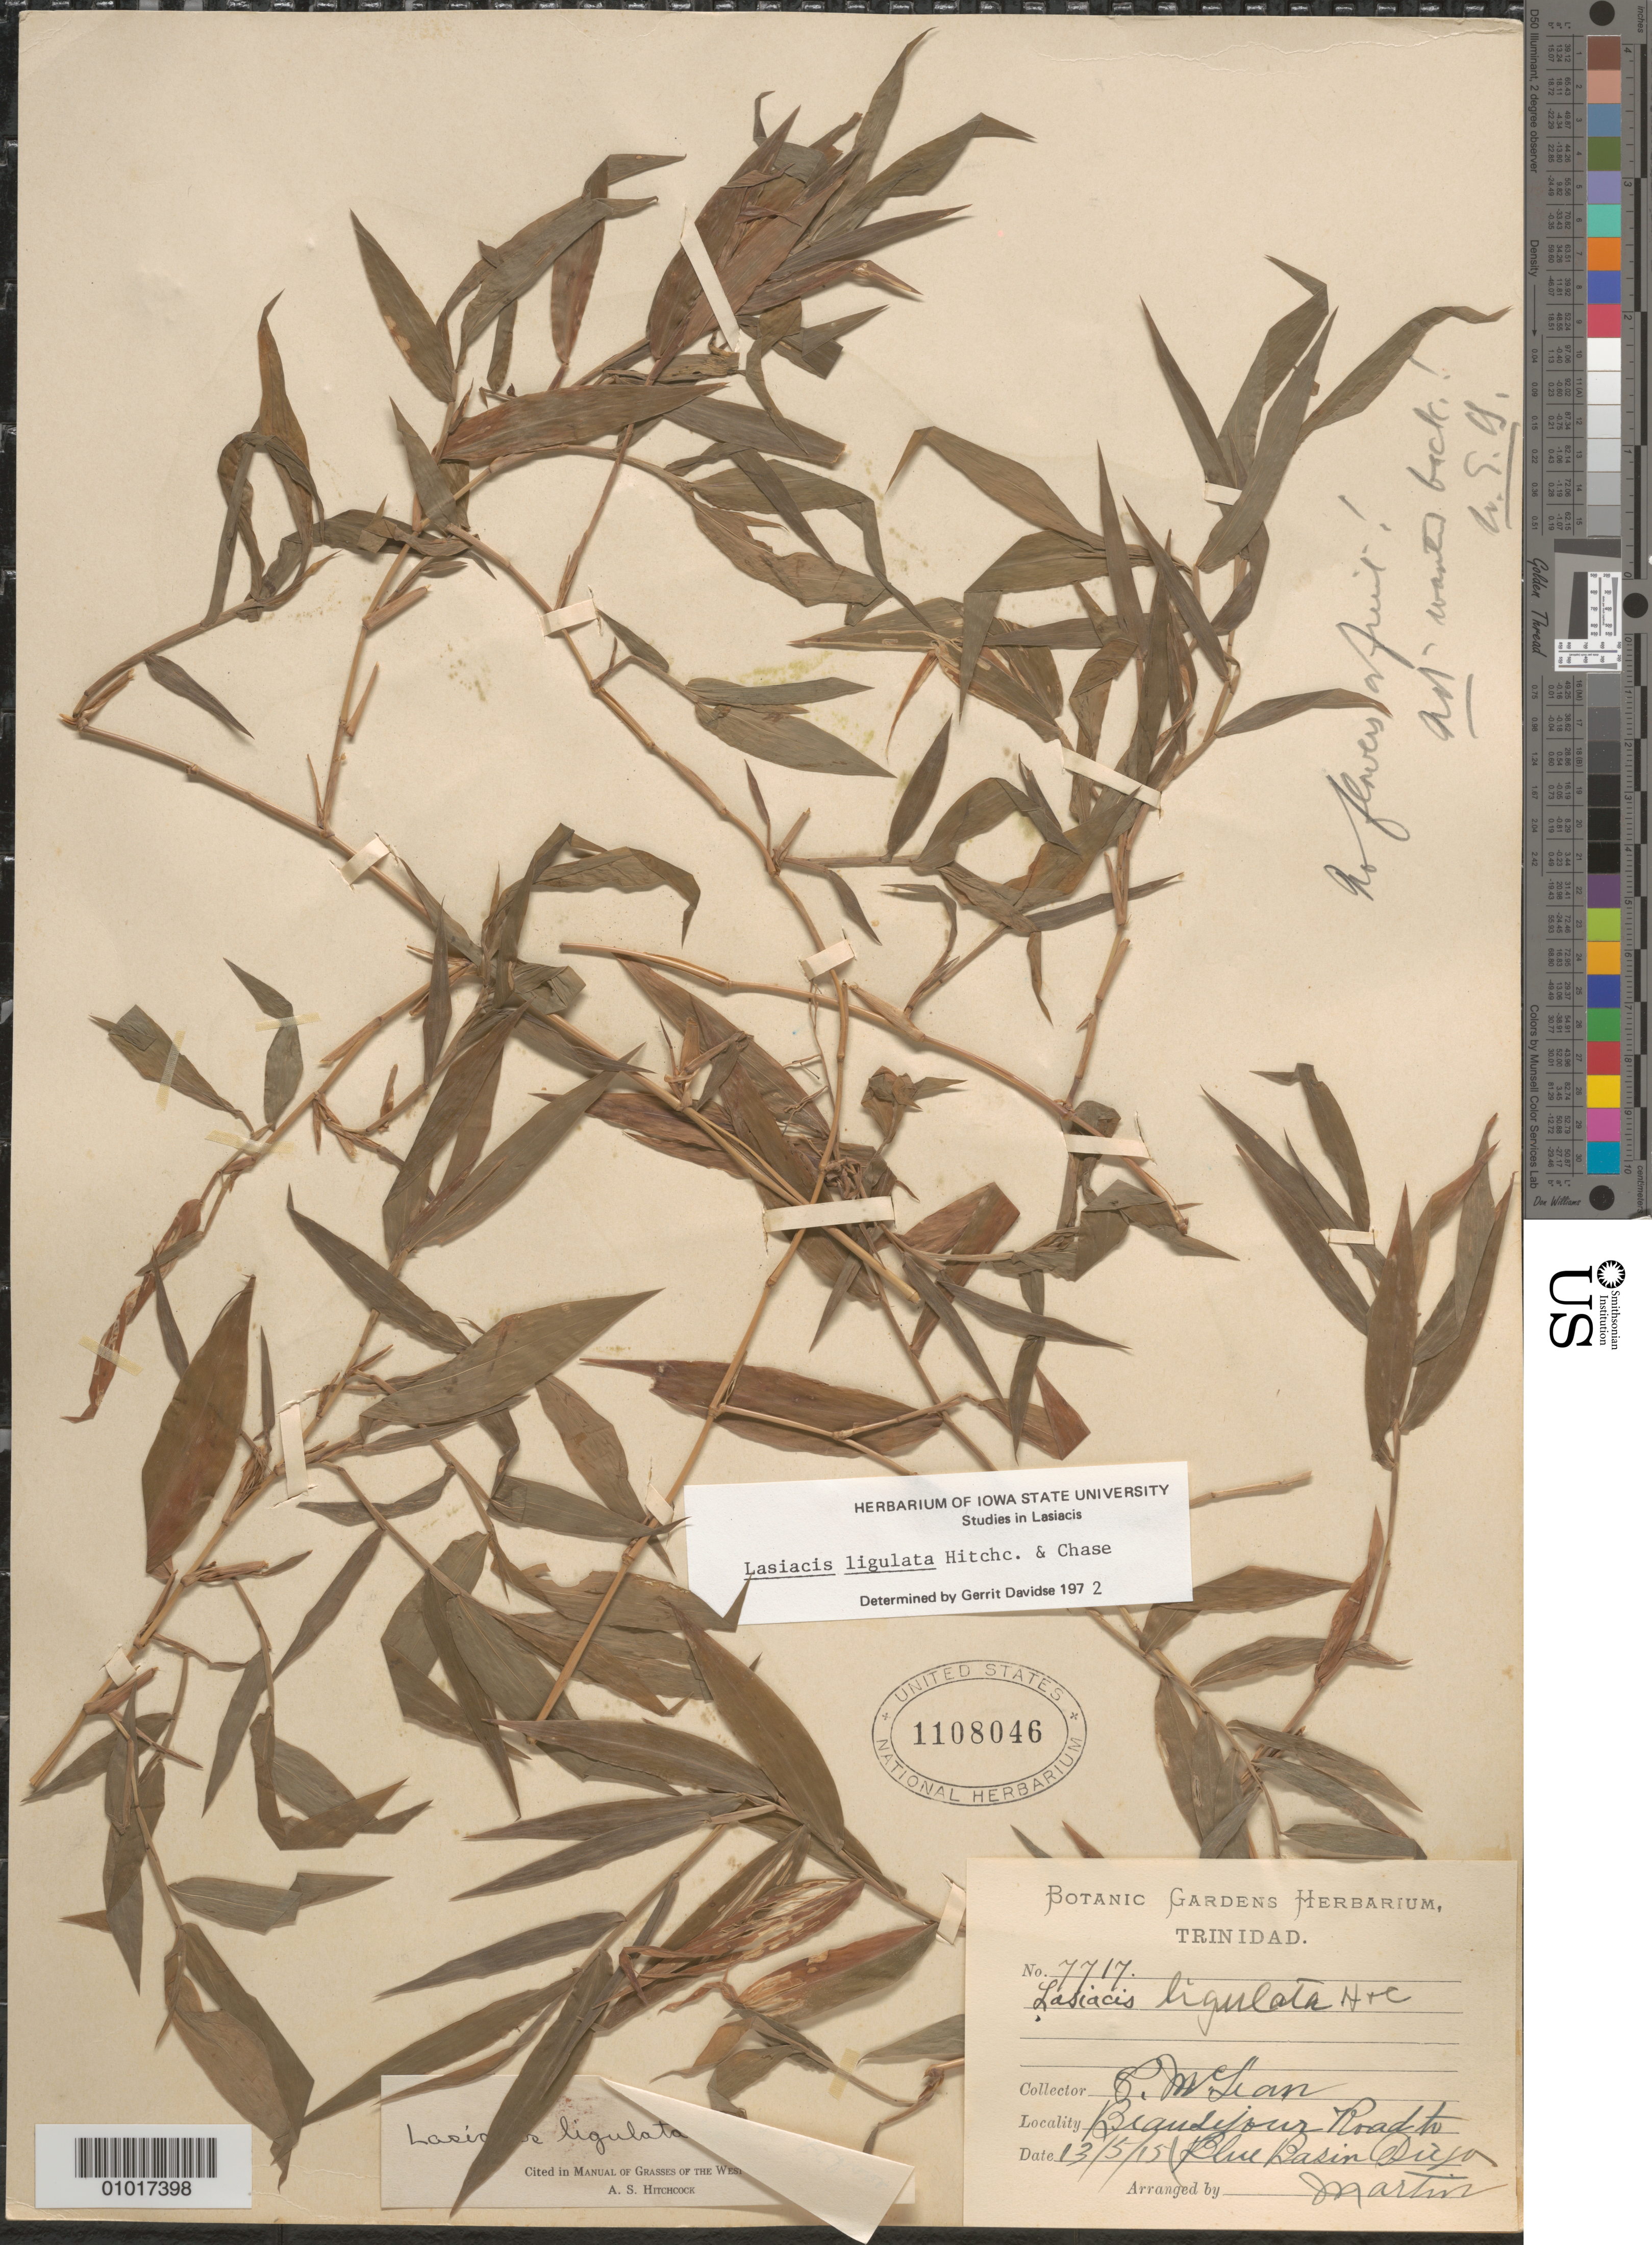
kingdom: Plantae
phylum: Tracheophyta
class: Liliopsida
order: Poales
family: Poaceae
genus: Lasiacis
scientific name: Lasiacis ligulata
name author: Hitchc. & Chase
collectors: C. Lian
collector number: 7717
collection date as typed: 13 May 1915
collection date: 1915-05-13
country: Trinidad and Tobago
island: Trinidad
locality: Biaudejour Road to Blue Basin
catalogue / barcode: US 1108046